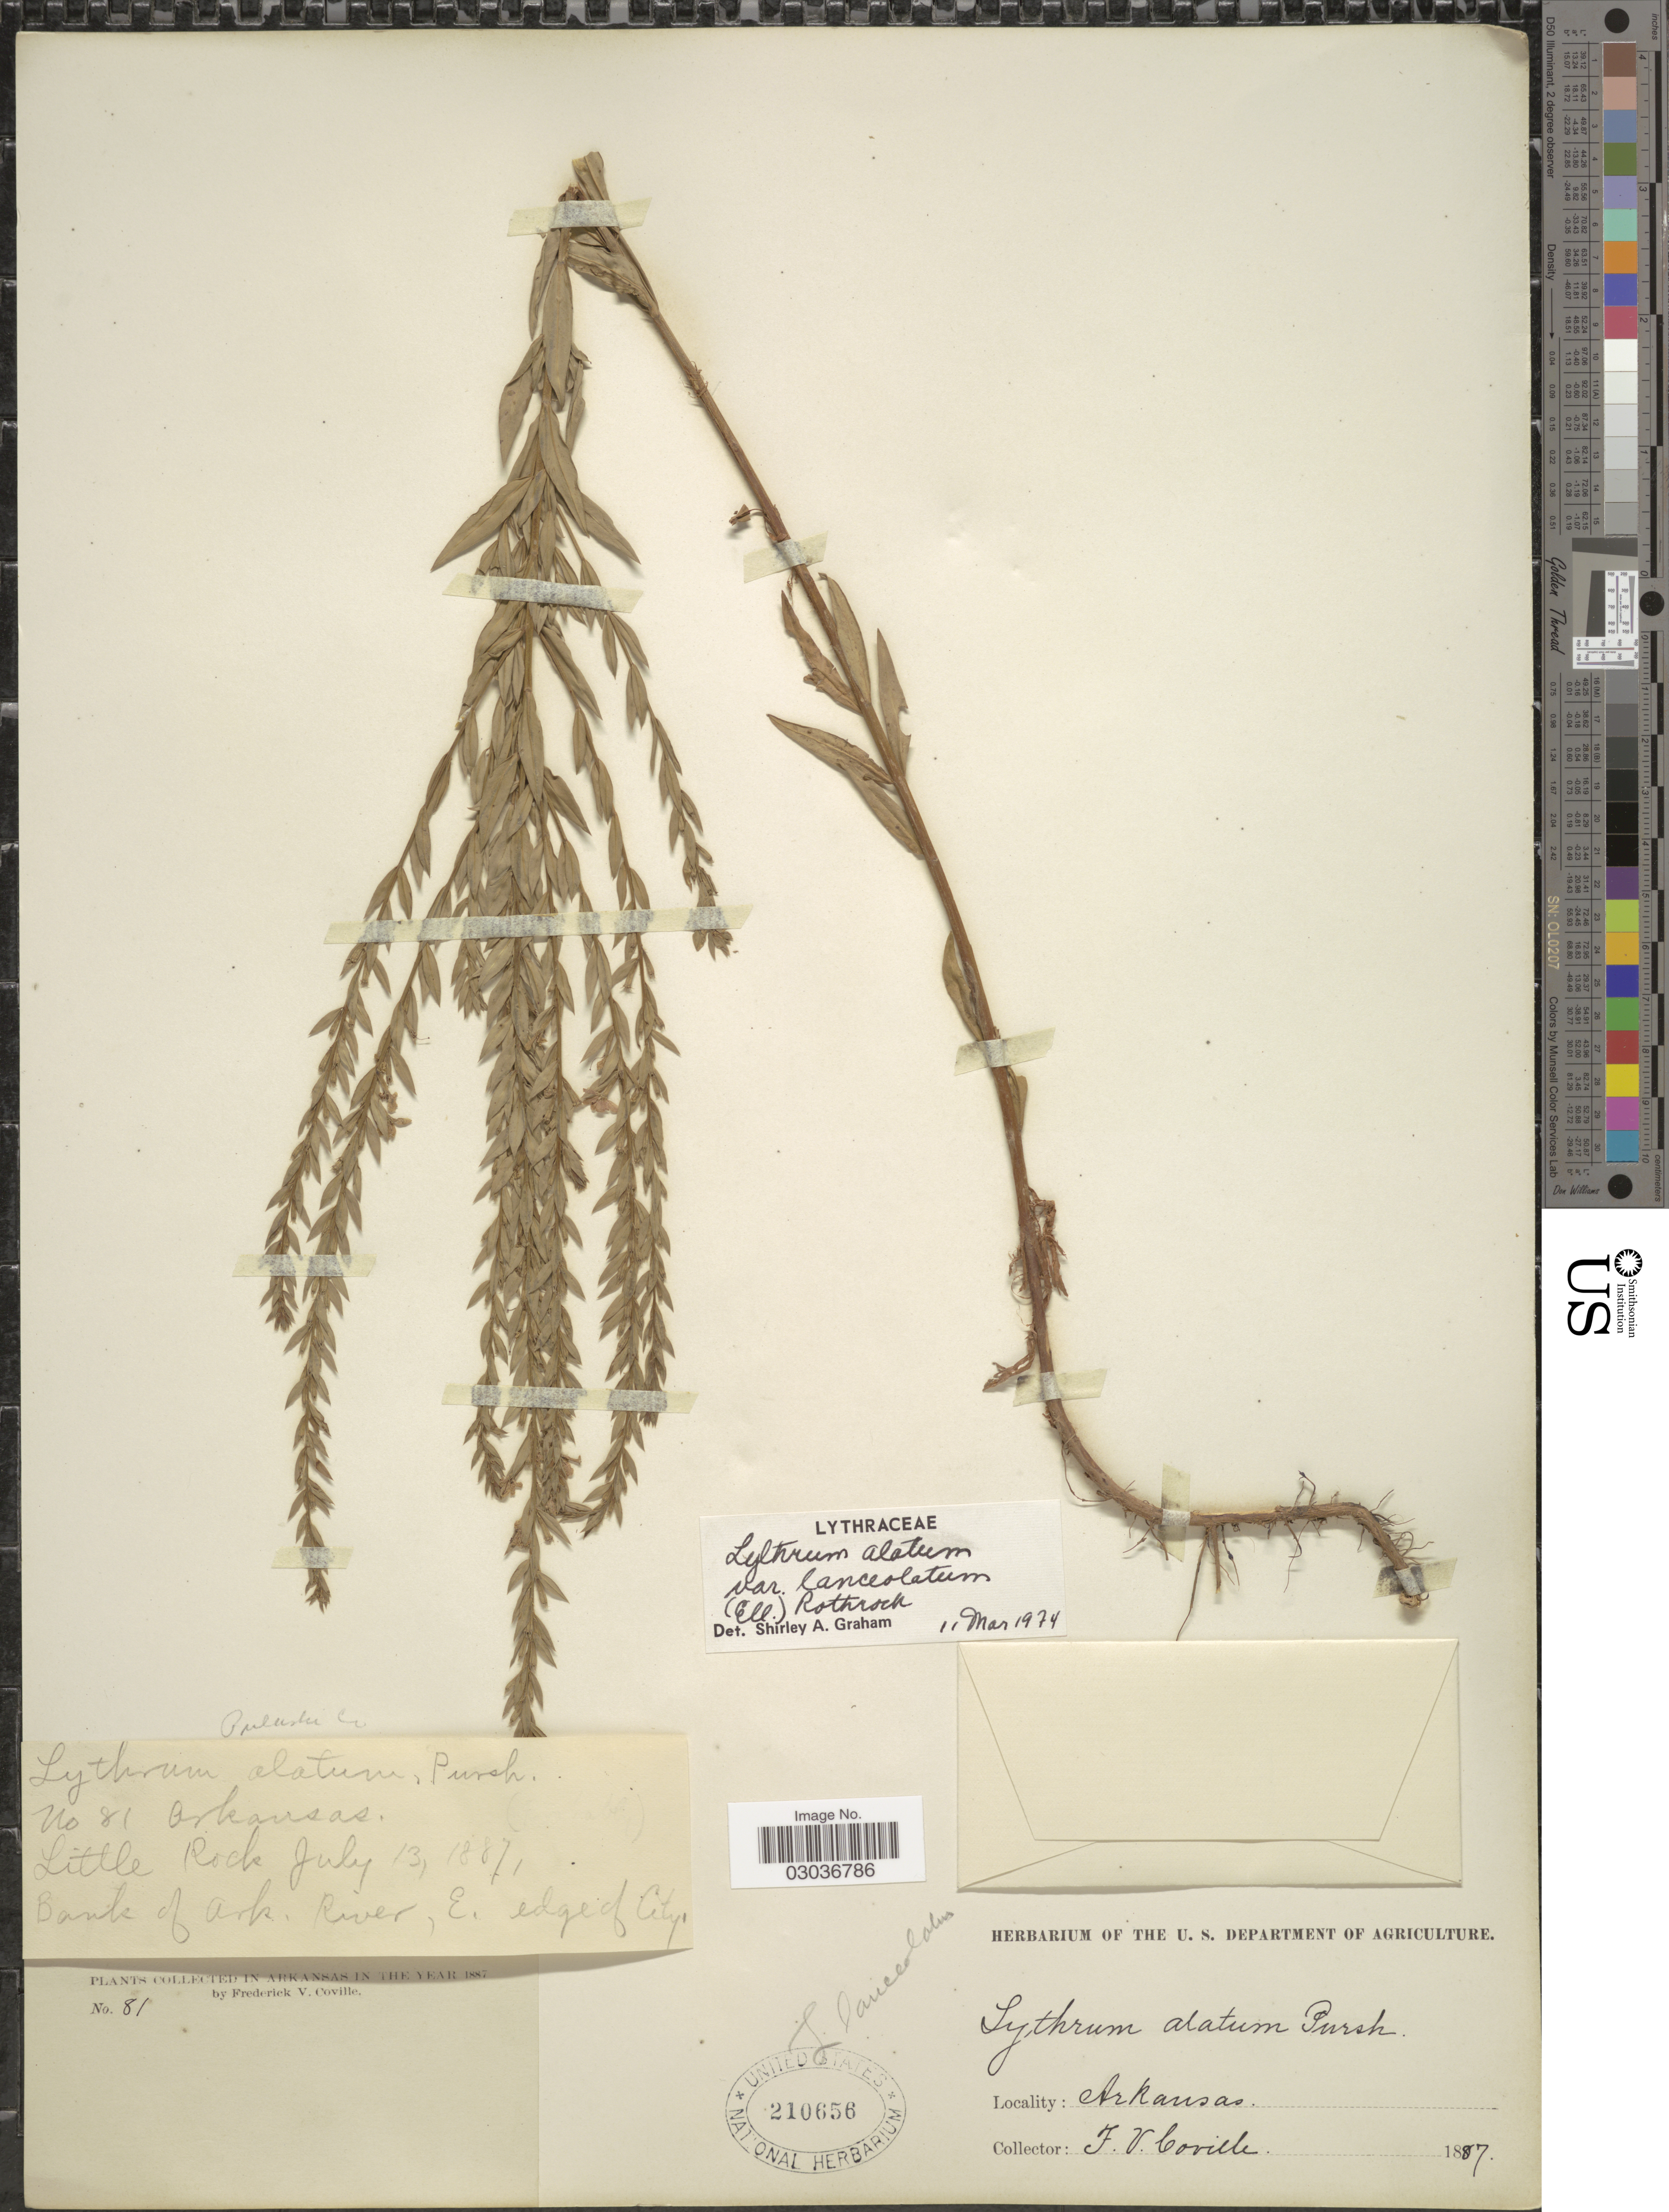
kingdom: Plantae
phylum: Tracheophyta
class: Magnoliopsida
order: Myrtales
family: Lythraceae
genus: Lythrum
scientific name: Lythrum alatum var. lanceolatum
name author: (Elliott) A. Gray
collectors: F. V. Coville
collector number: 81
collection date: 1887-07-13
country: United States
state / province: Arkansas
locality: Little Rock. Bank of Ark. River, E. edge of City.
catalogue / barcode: US 210656